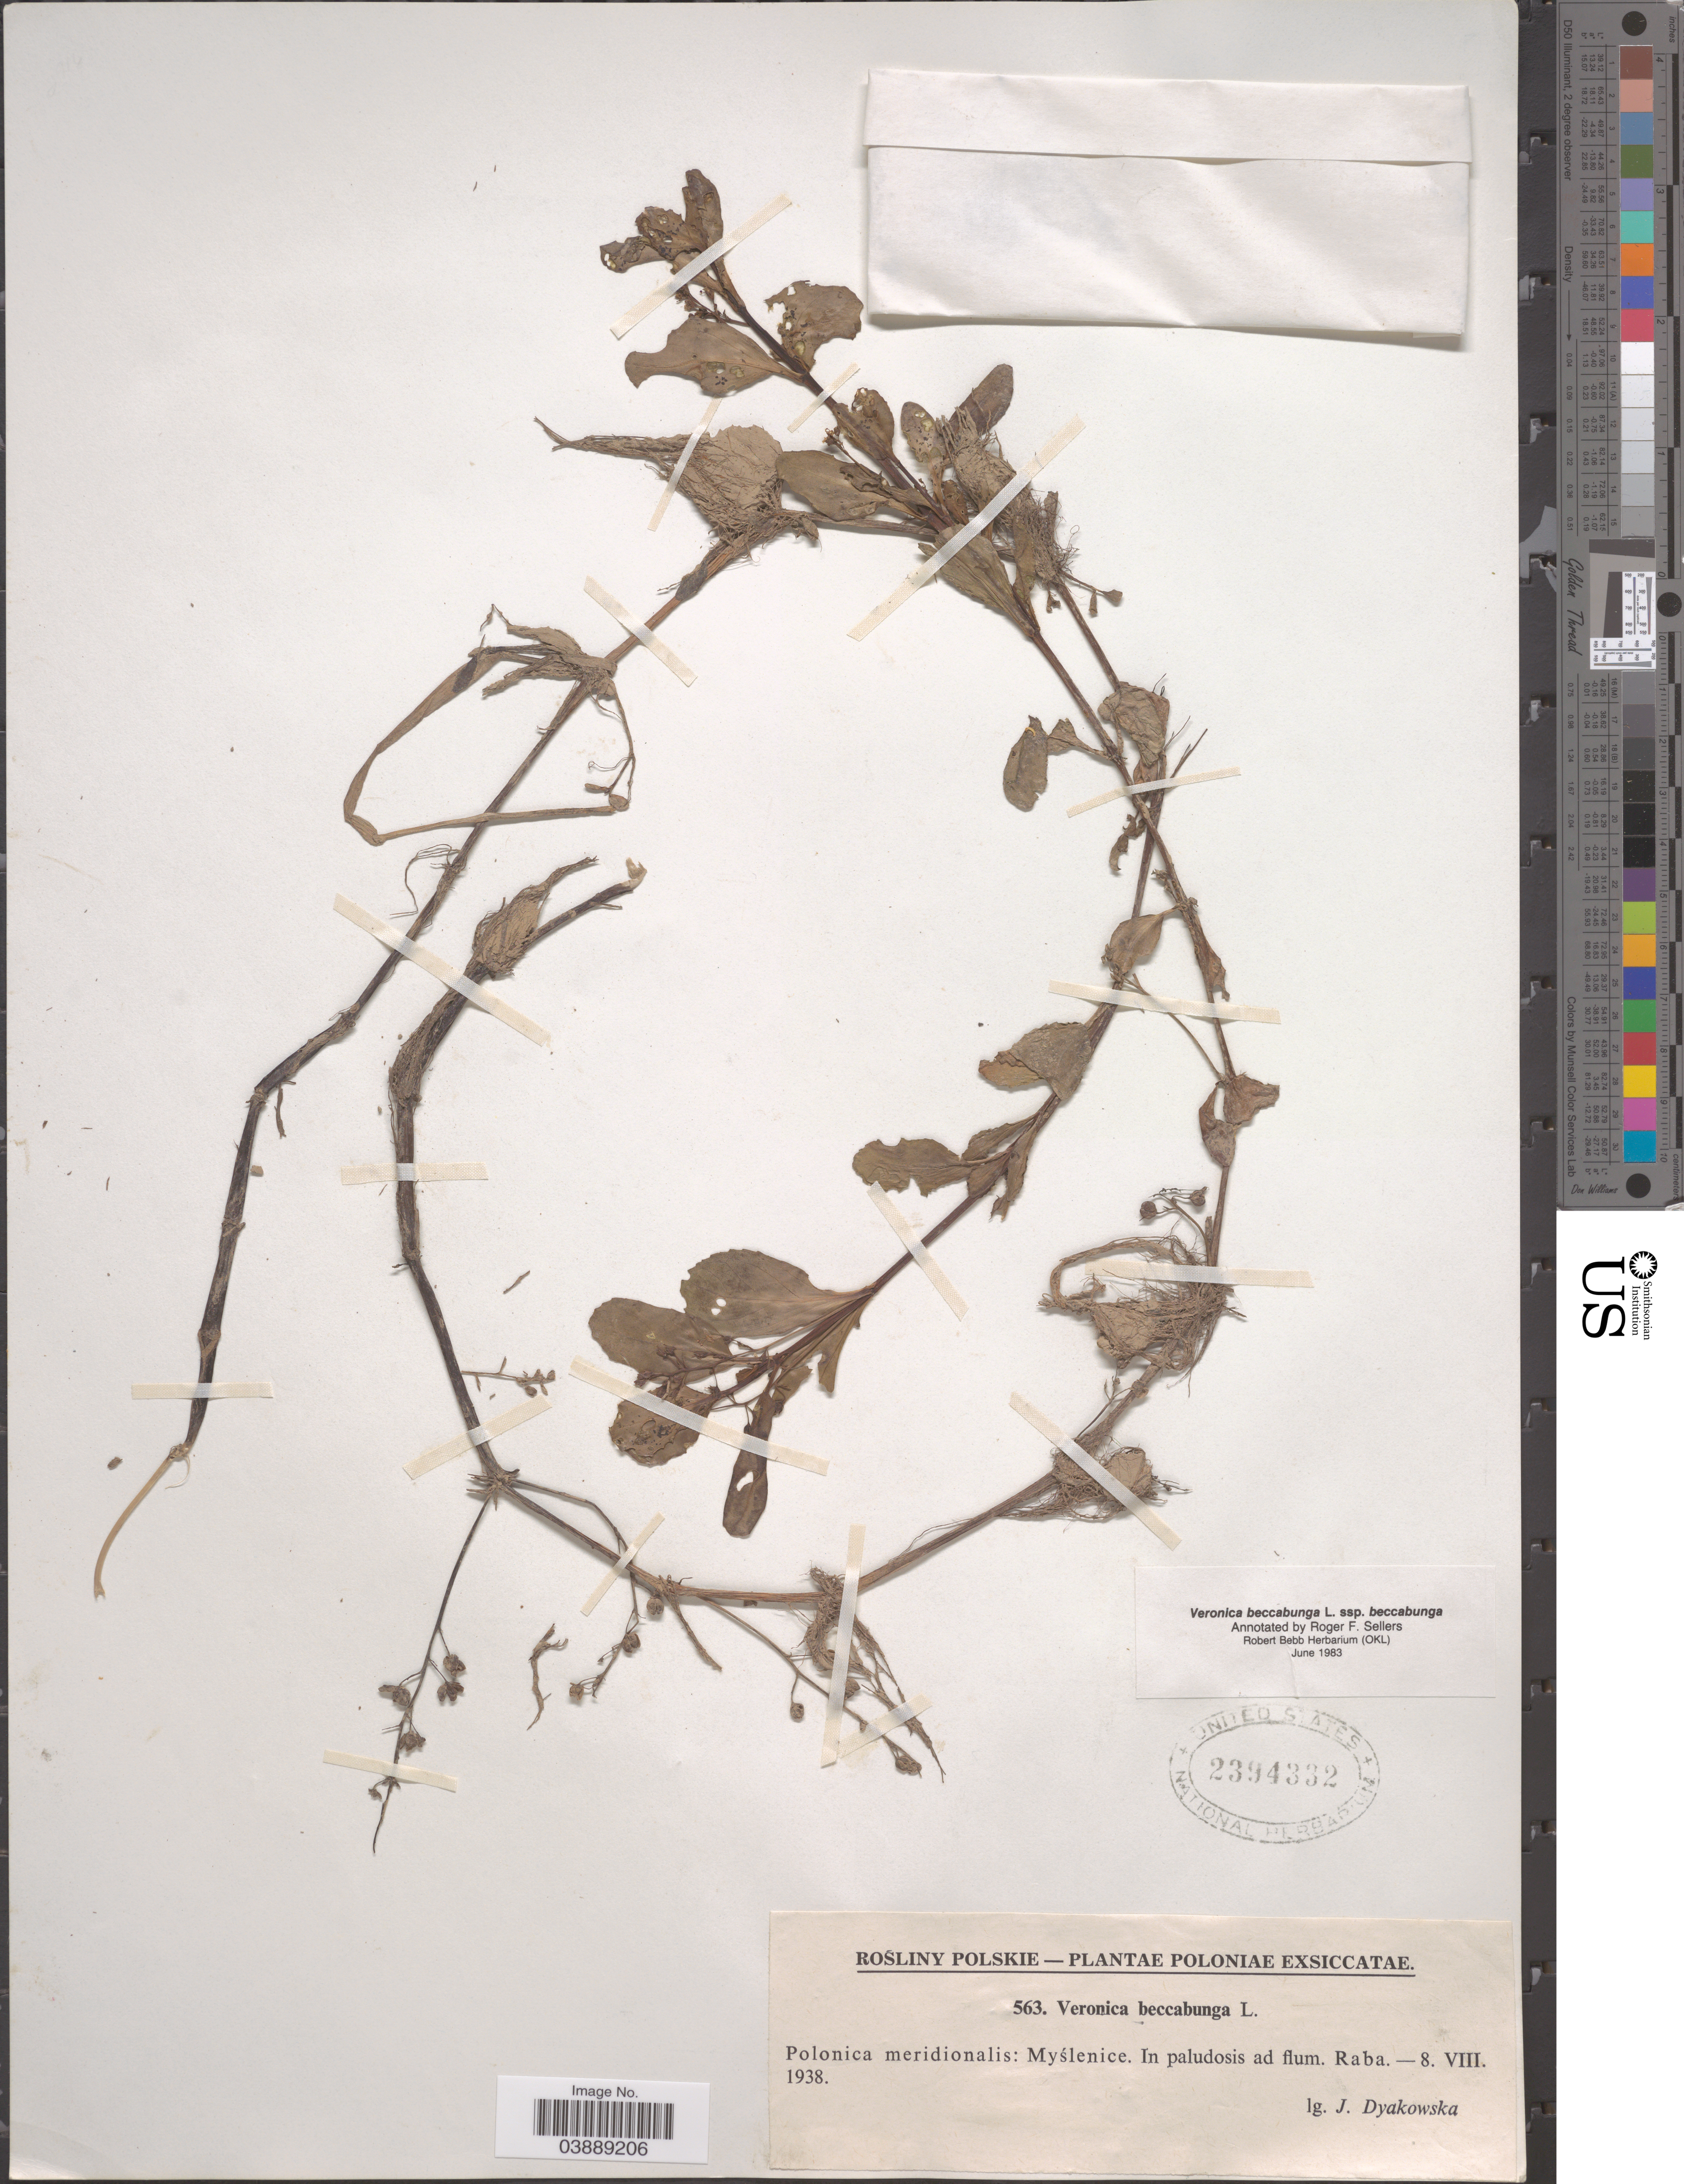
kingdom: Plantae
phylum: Tracheophyta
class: Magnoliopsida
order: Lamiales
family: Plantaginaceae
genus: Veronica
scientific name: Veronica beccabunga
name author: L.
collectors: J. Dyakowska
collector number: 563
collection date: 1938-08-08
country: Poland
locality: Poloniae. Polonica meridionalis: Myslenice. In paludosis ad flum. Raba.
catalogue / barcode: US 2394332